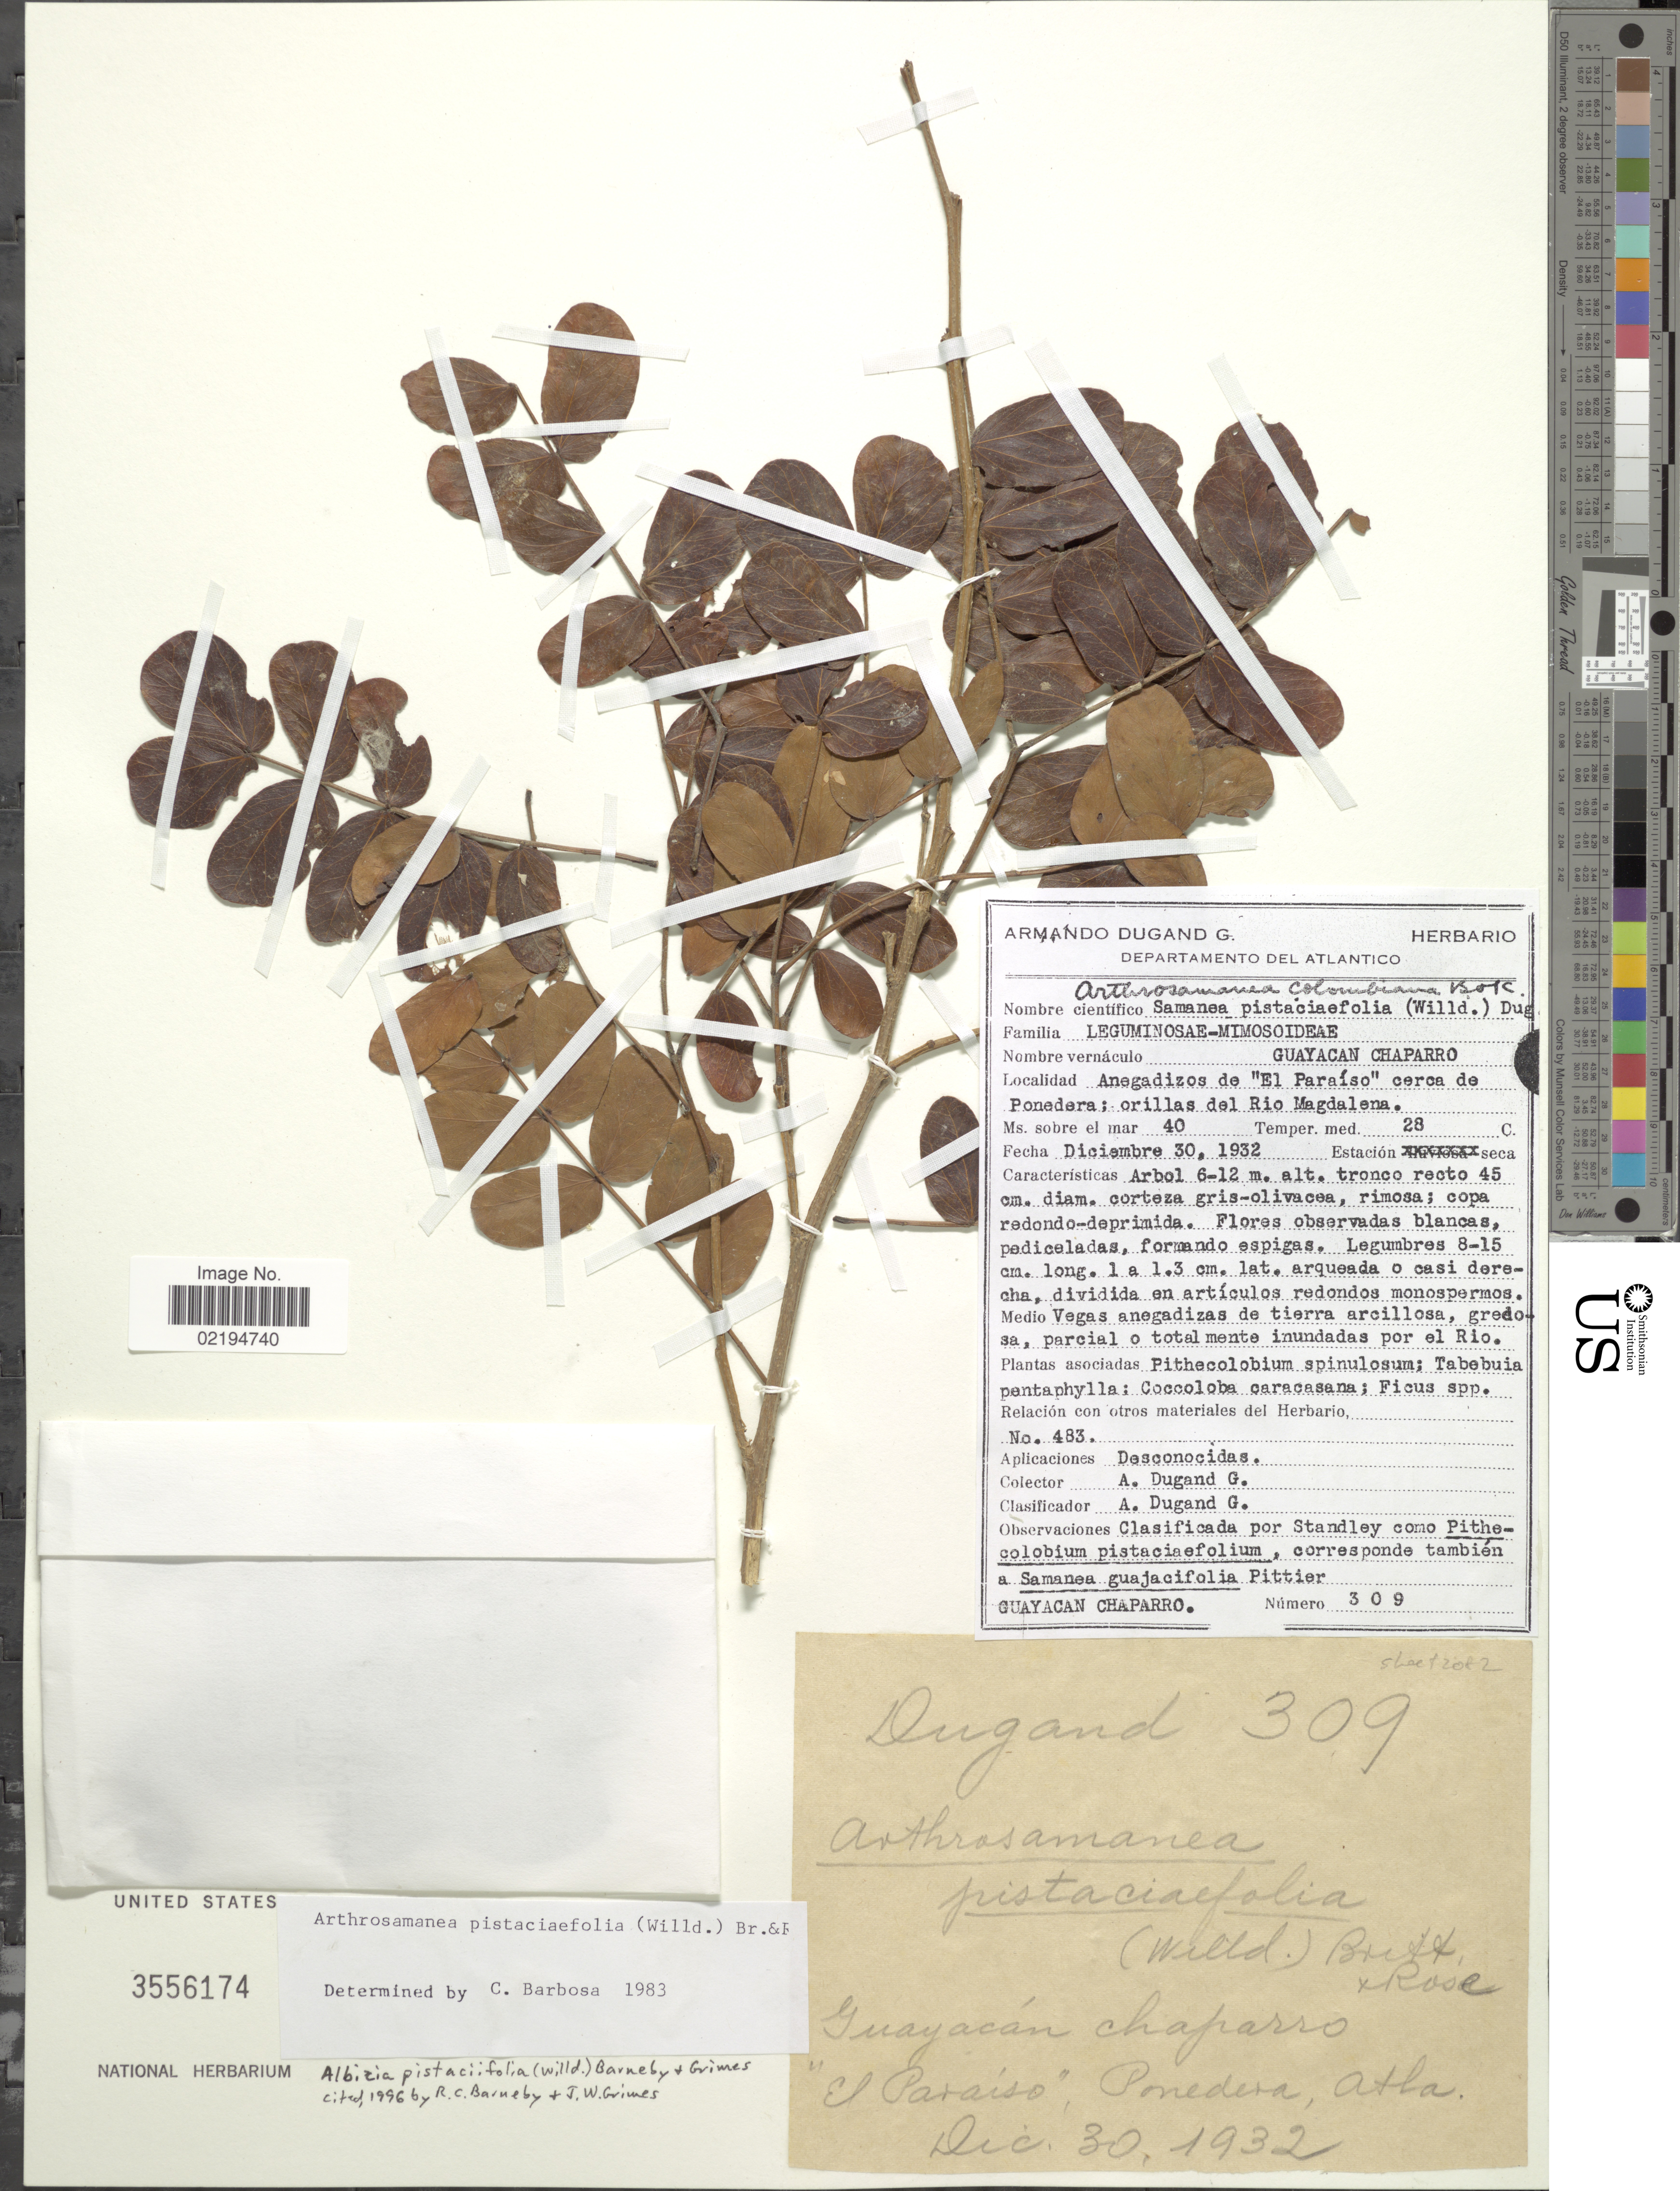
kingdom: Plantae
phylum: Tracheophyta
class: Magnoliopsida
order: Fabales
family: Fabaceae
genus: Pseudalbizzia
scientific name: Pseudalbizzia pistaciifolia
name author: (Willd.) Koenen & Duno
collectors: A. Dugand G.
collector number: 483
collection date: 1932-12-30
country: Colombia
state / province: Atlántico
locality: Anegadizos de "El Paraiso"cerca de Ponedra; orillas del Rio Magdalena, Guayacan chaparro.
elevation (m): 40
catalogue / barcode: US 3556174